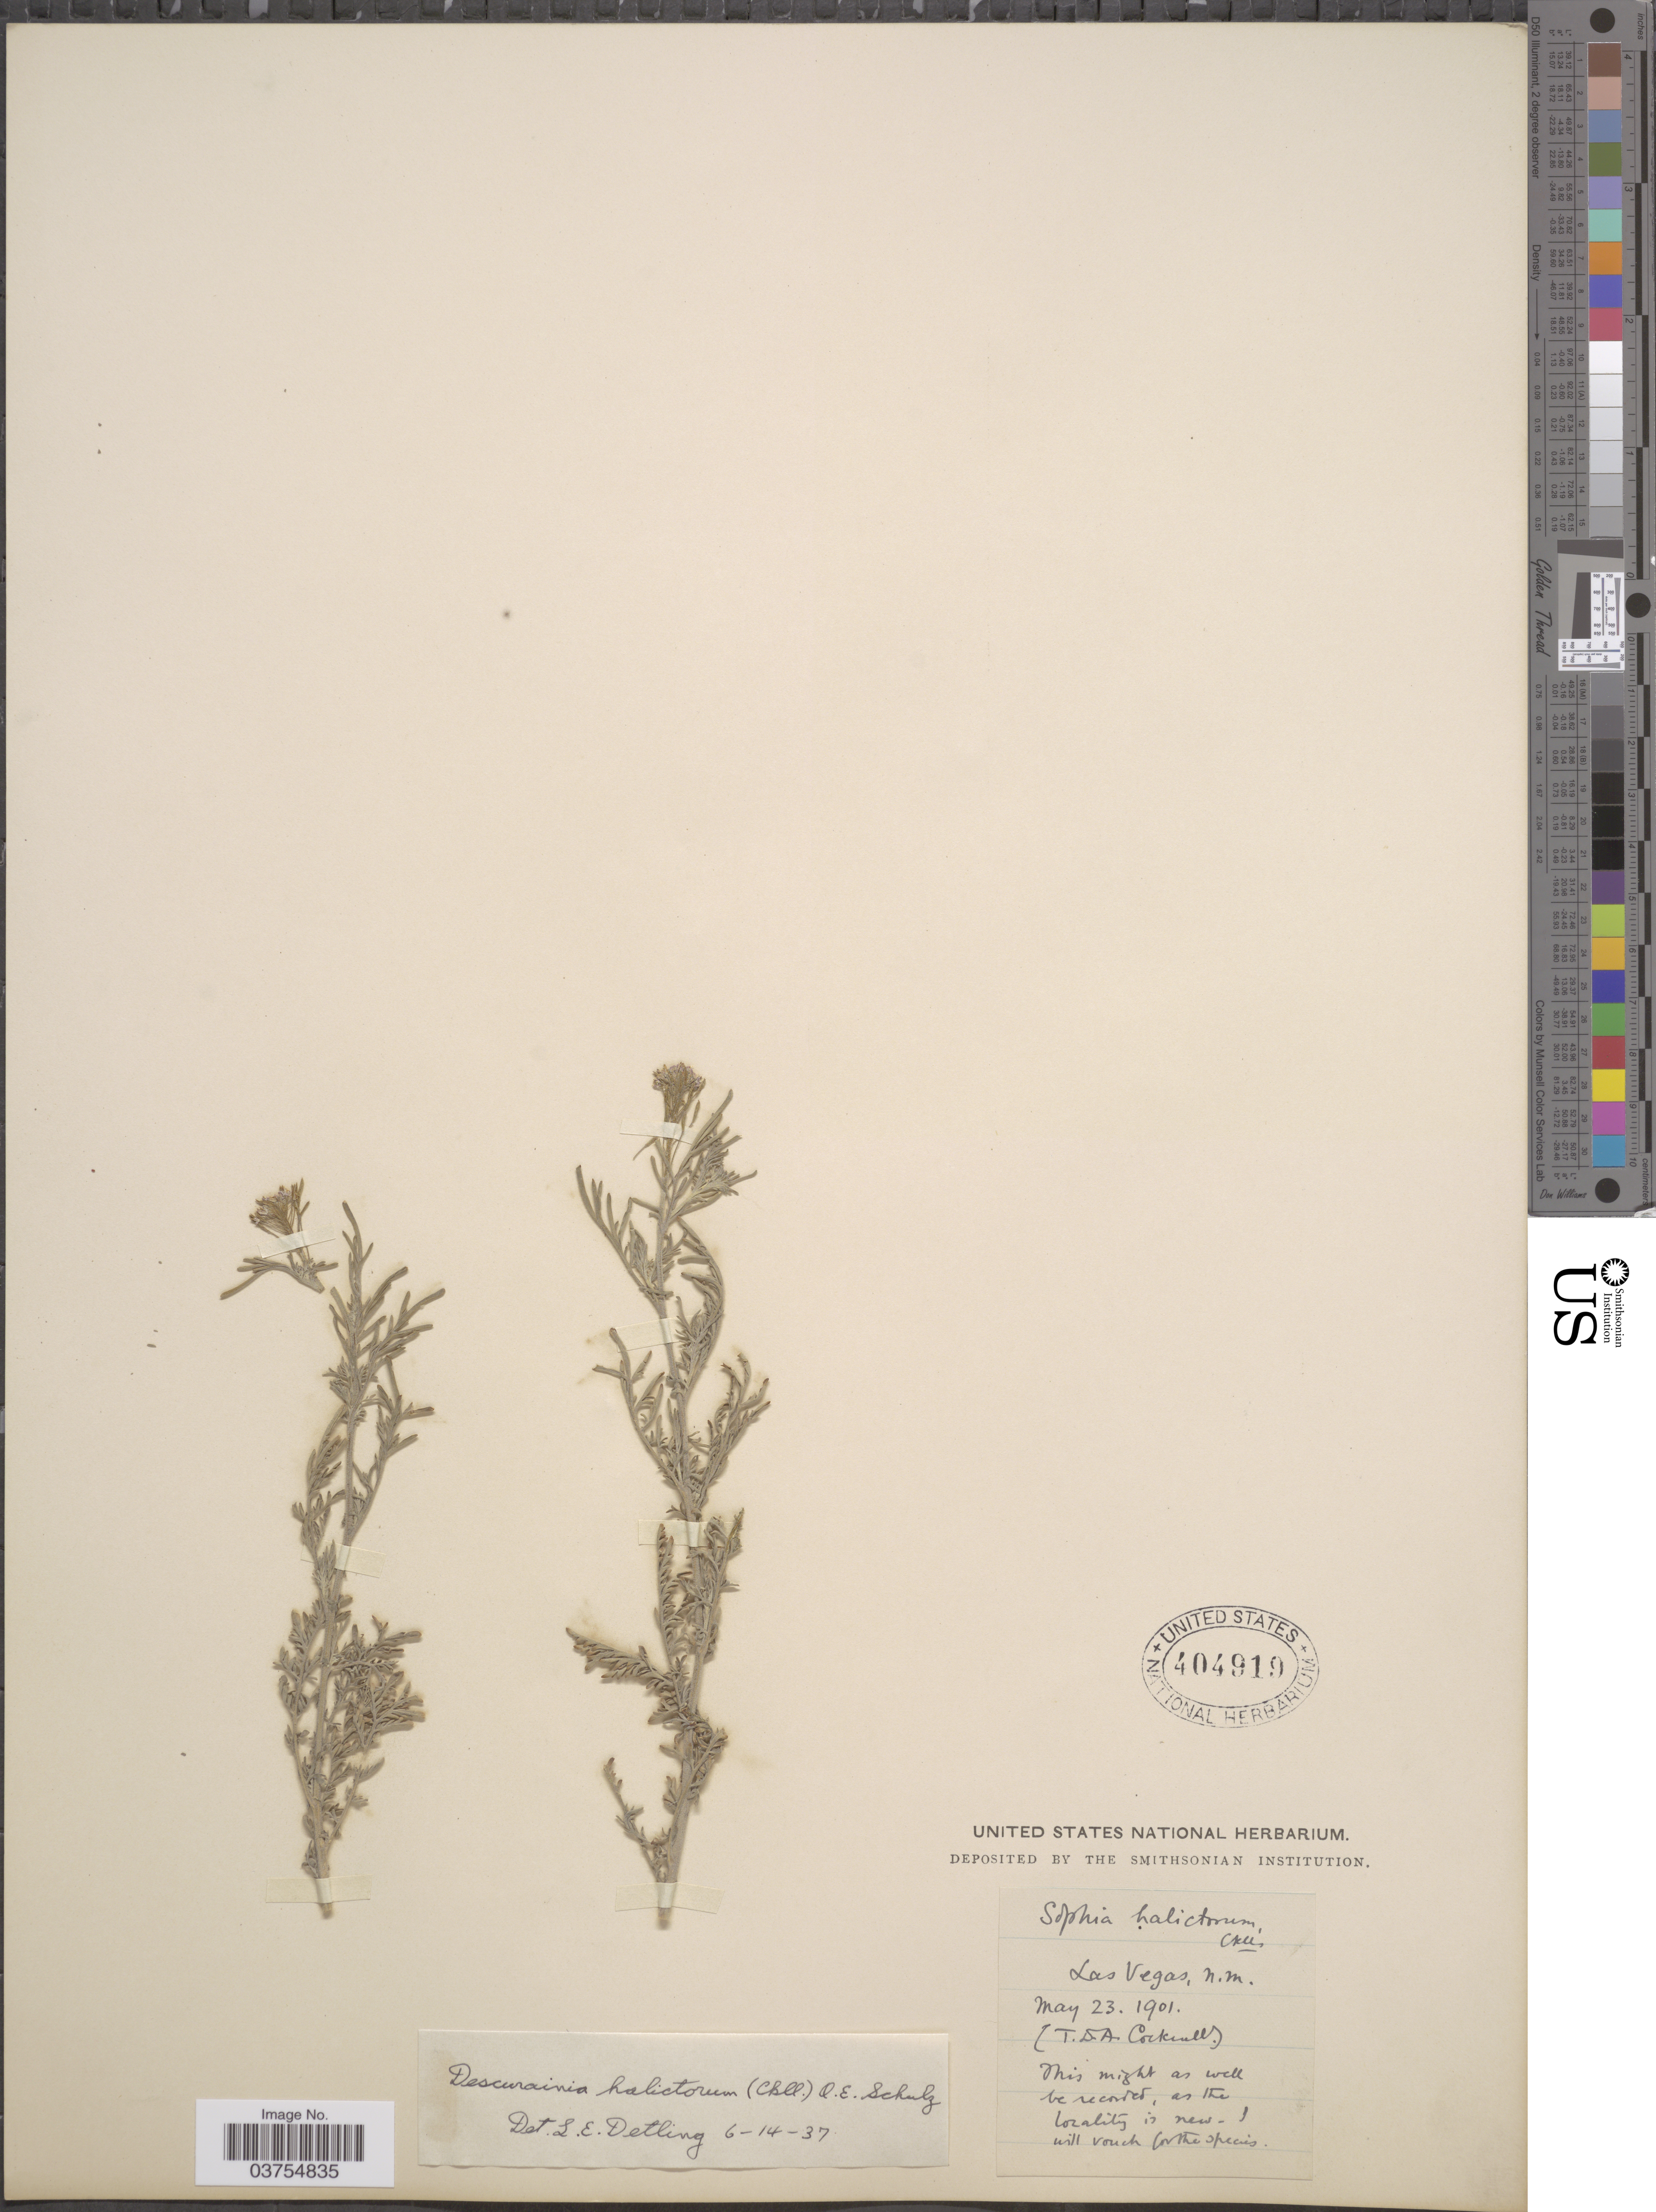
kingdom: Plantae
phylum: Tracheophyta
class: Magnoliopsida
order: Brassicales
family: Brassicaceae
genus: Descurainia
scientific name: Descurainia pinnata subsp. halictorum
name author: (Cockerell) Detling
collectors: T. Cockerell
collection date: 1901-05-23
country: United States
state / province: New Mexico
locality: Las Vegas.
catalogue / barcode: US 404919